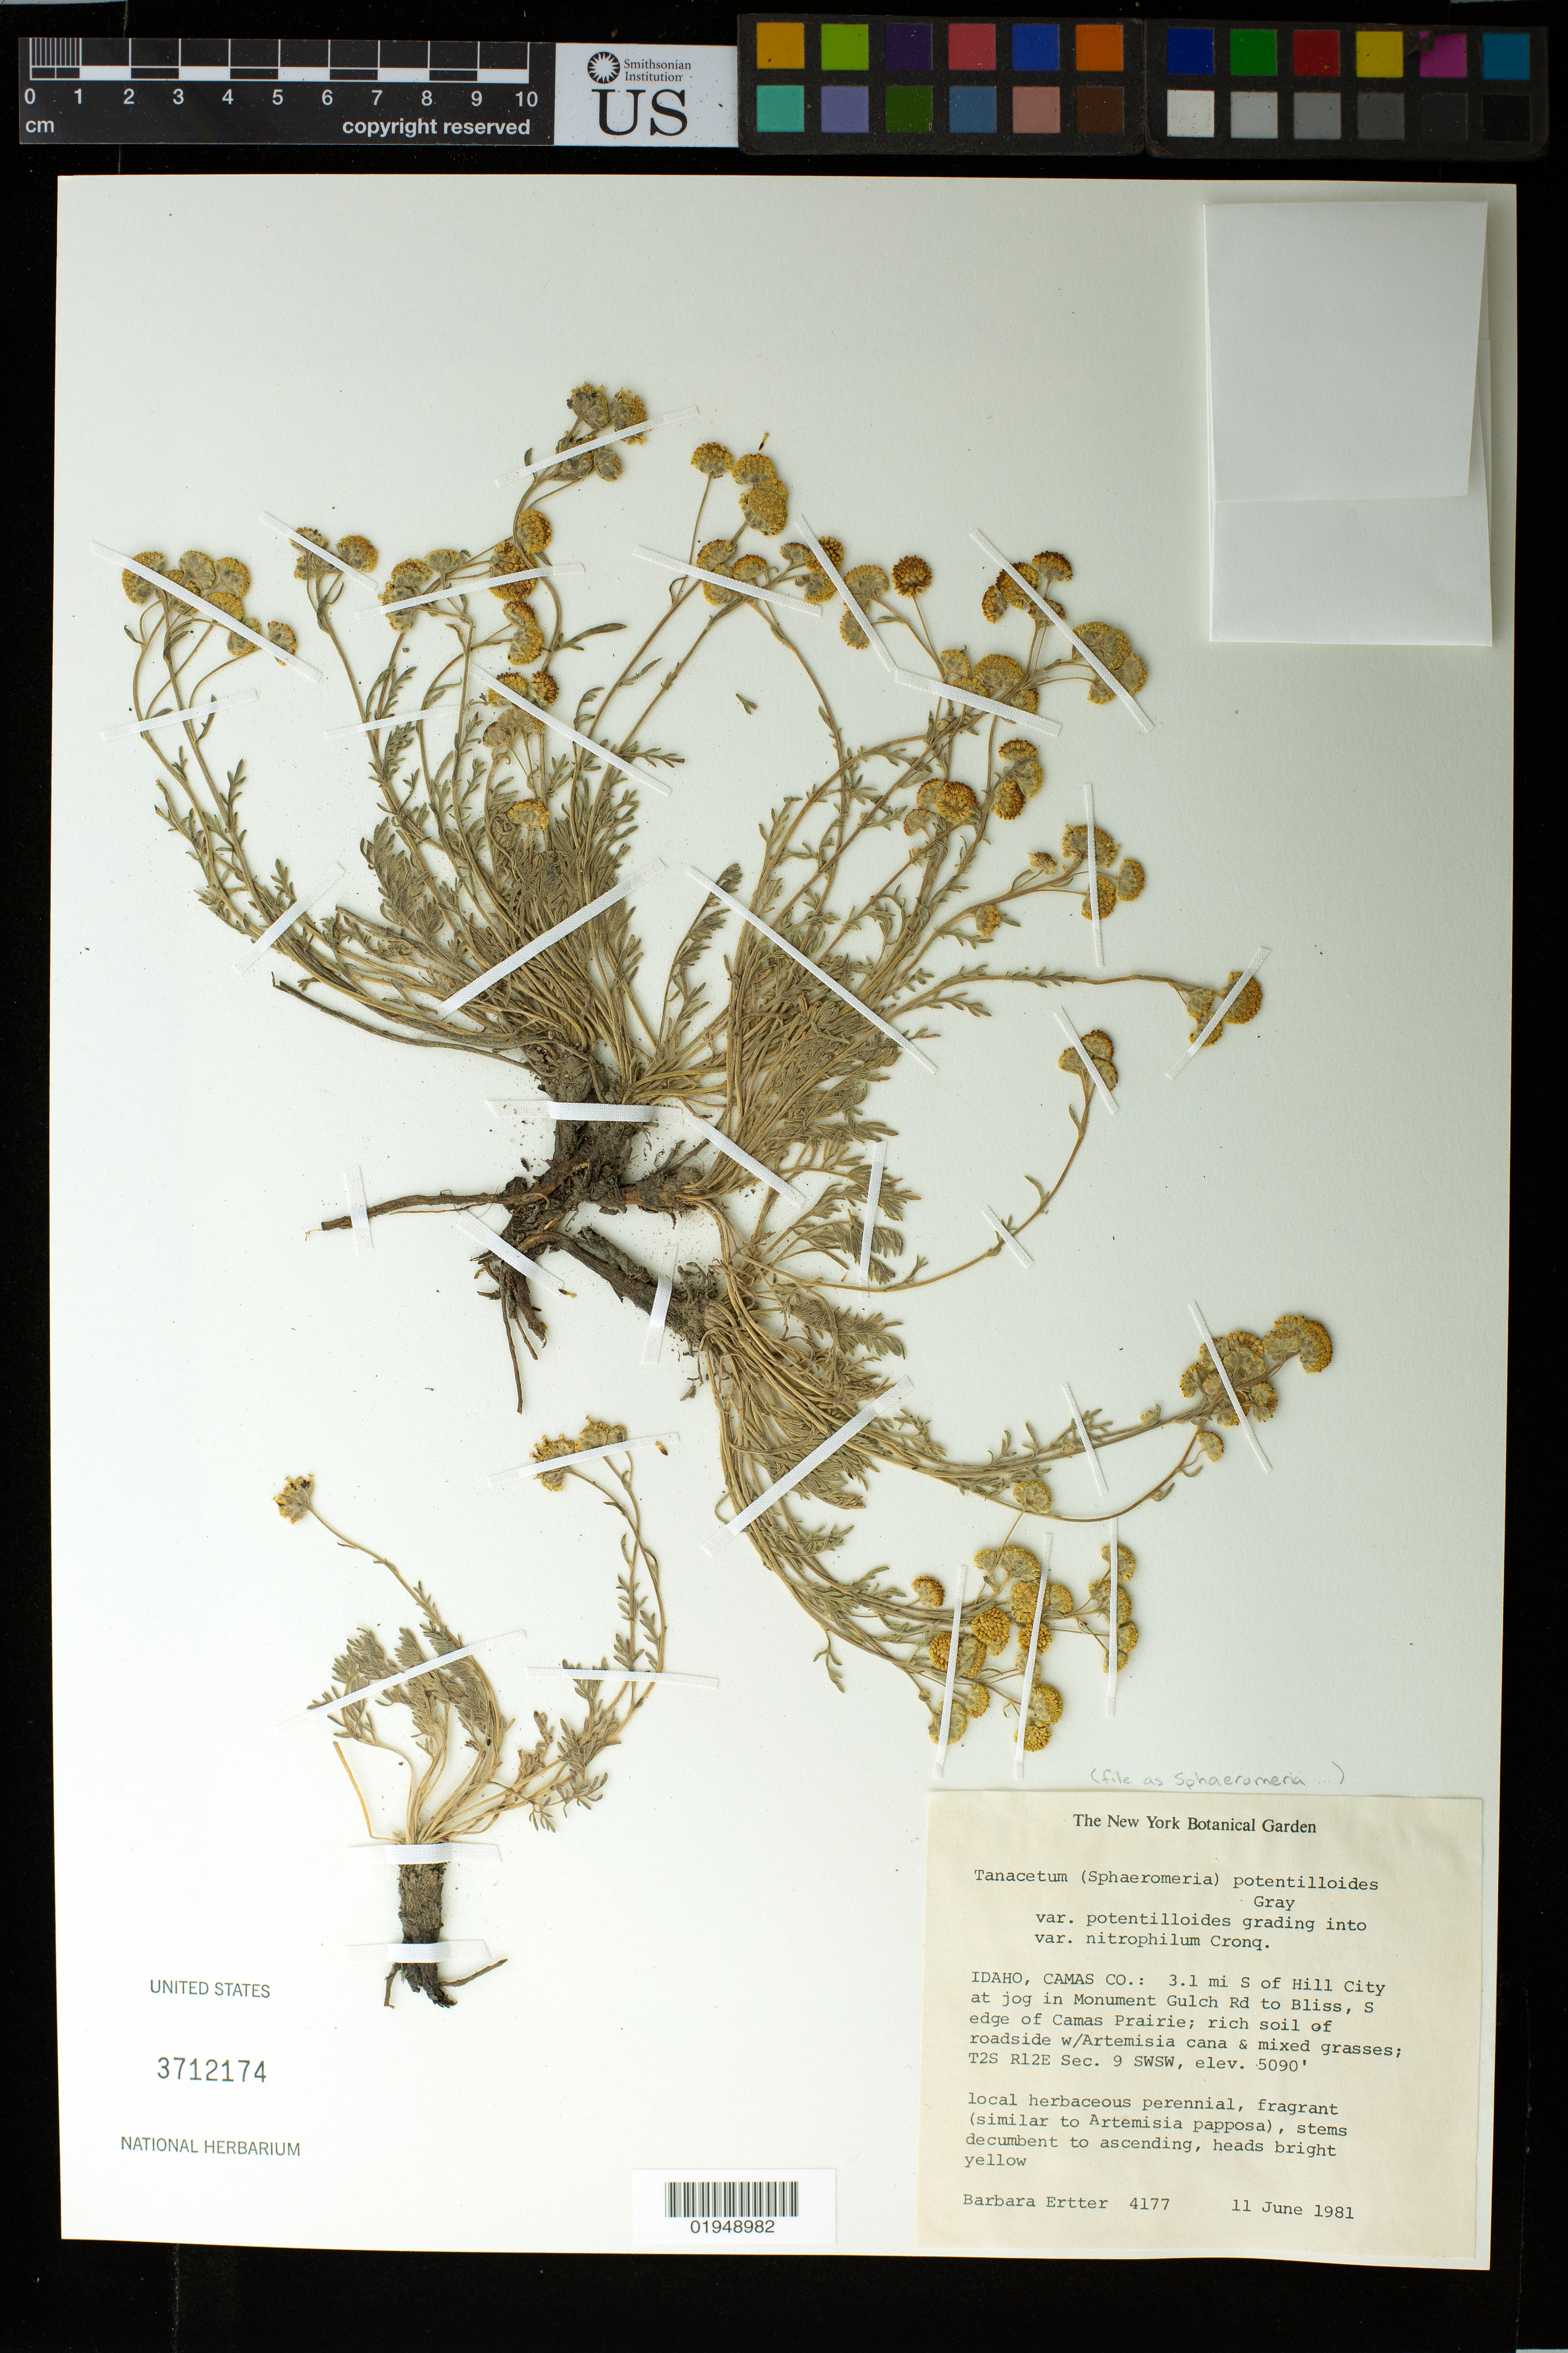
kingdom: Plantae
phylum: Tracheophyta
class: Magnoliopsida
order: Asterales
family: Asteraceae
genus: Sphaeromeria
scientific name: Sphaeromeria potentilloides var. potentilloides grading into var. nitrophila Cronq.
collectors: B. Ertter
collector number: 4177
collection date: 1981-06-11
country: United States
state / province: Idaho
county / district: Camas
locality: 3.1 mi S of Hill City at jog in Monument Gulch Rd to Bliss, S edge of Camas Prairie; T2S R12E Sec. 9 SWS.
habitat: rich soil of roadside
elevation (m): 1551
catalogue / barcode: US 3712174